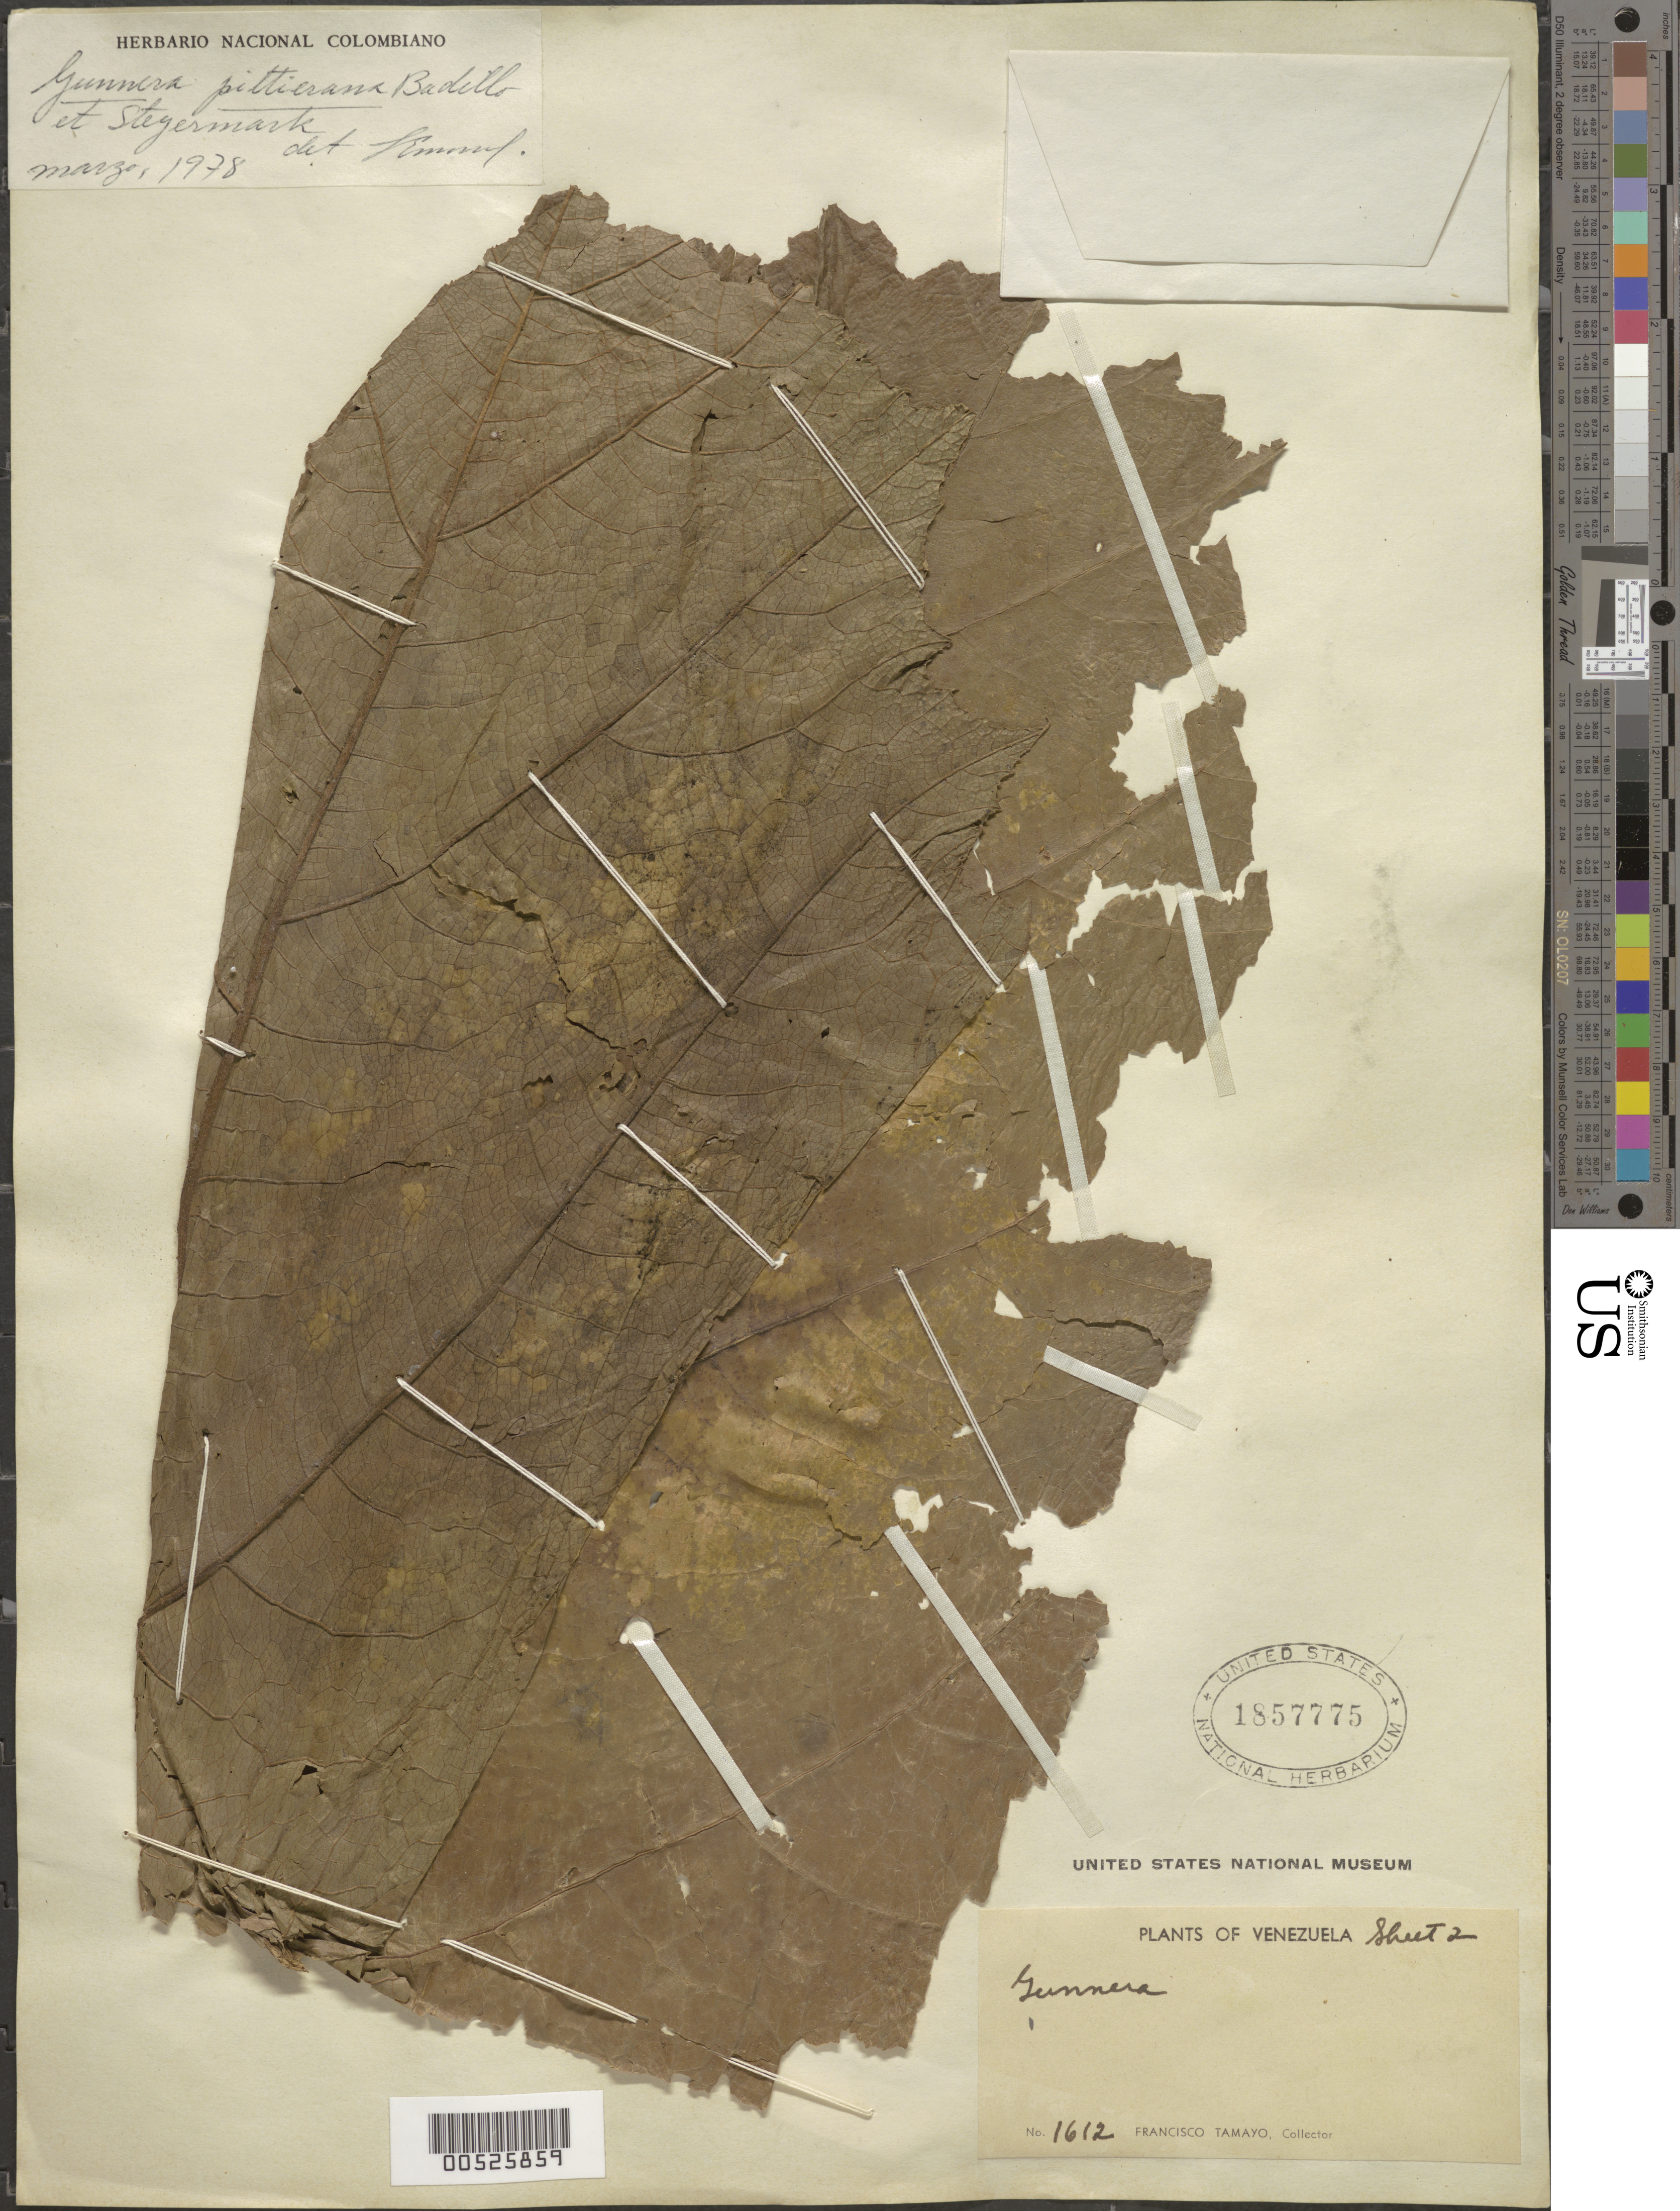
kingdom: Plantae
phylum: Tracheophyta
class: Magnoliopsida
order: Gunnerales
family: Gunneraceae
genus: Gunnera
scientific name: Gunnera pittierana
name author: V.M. Badillo & Steyerm.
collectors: F. Tamayo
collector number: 1612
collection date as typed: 25 Feb 1941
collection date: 1941-02-25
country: Venezuela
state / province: Aragua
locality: vertiente norte hacia Choroní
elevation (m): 1550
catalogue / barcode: US 1857775